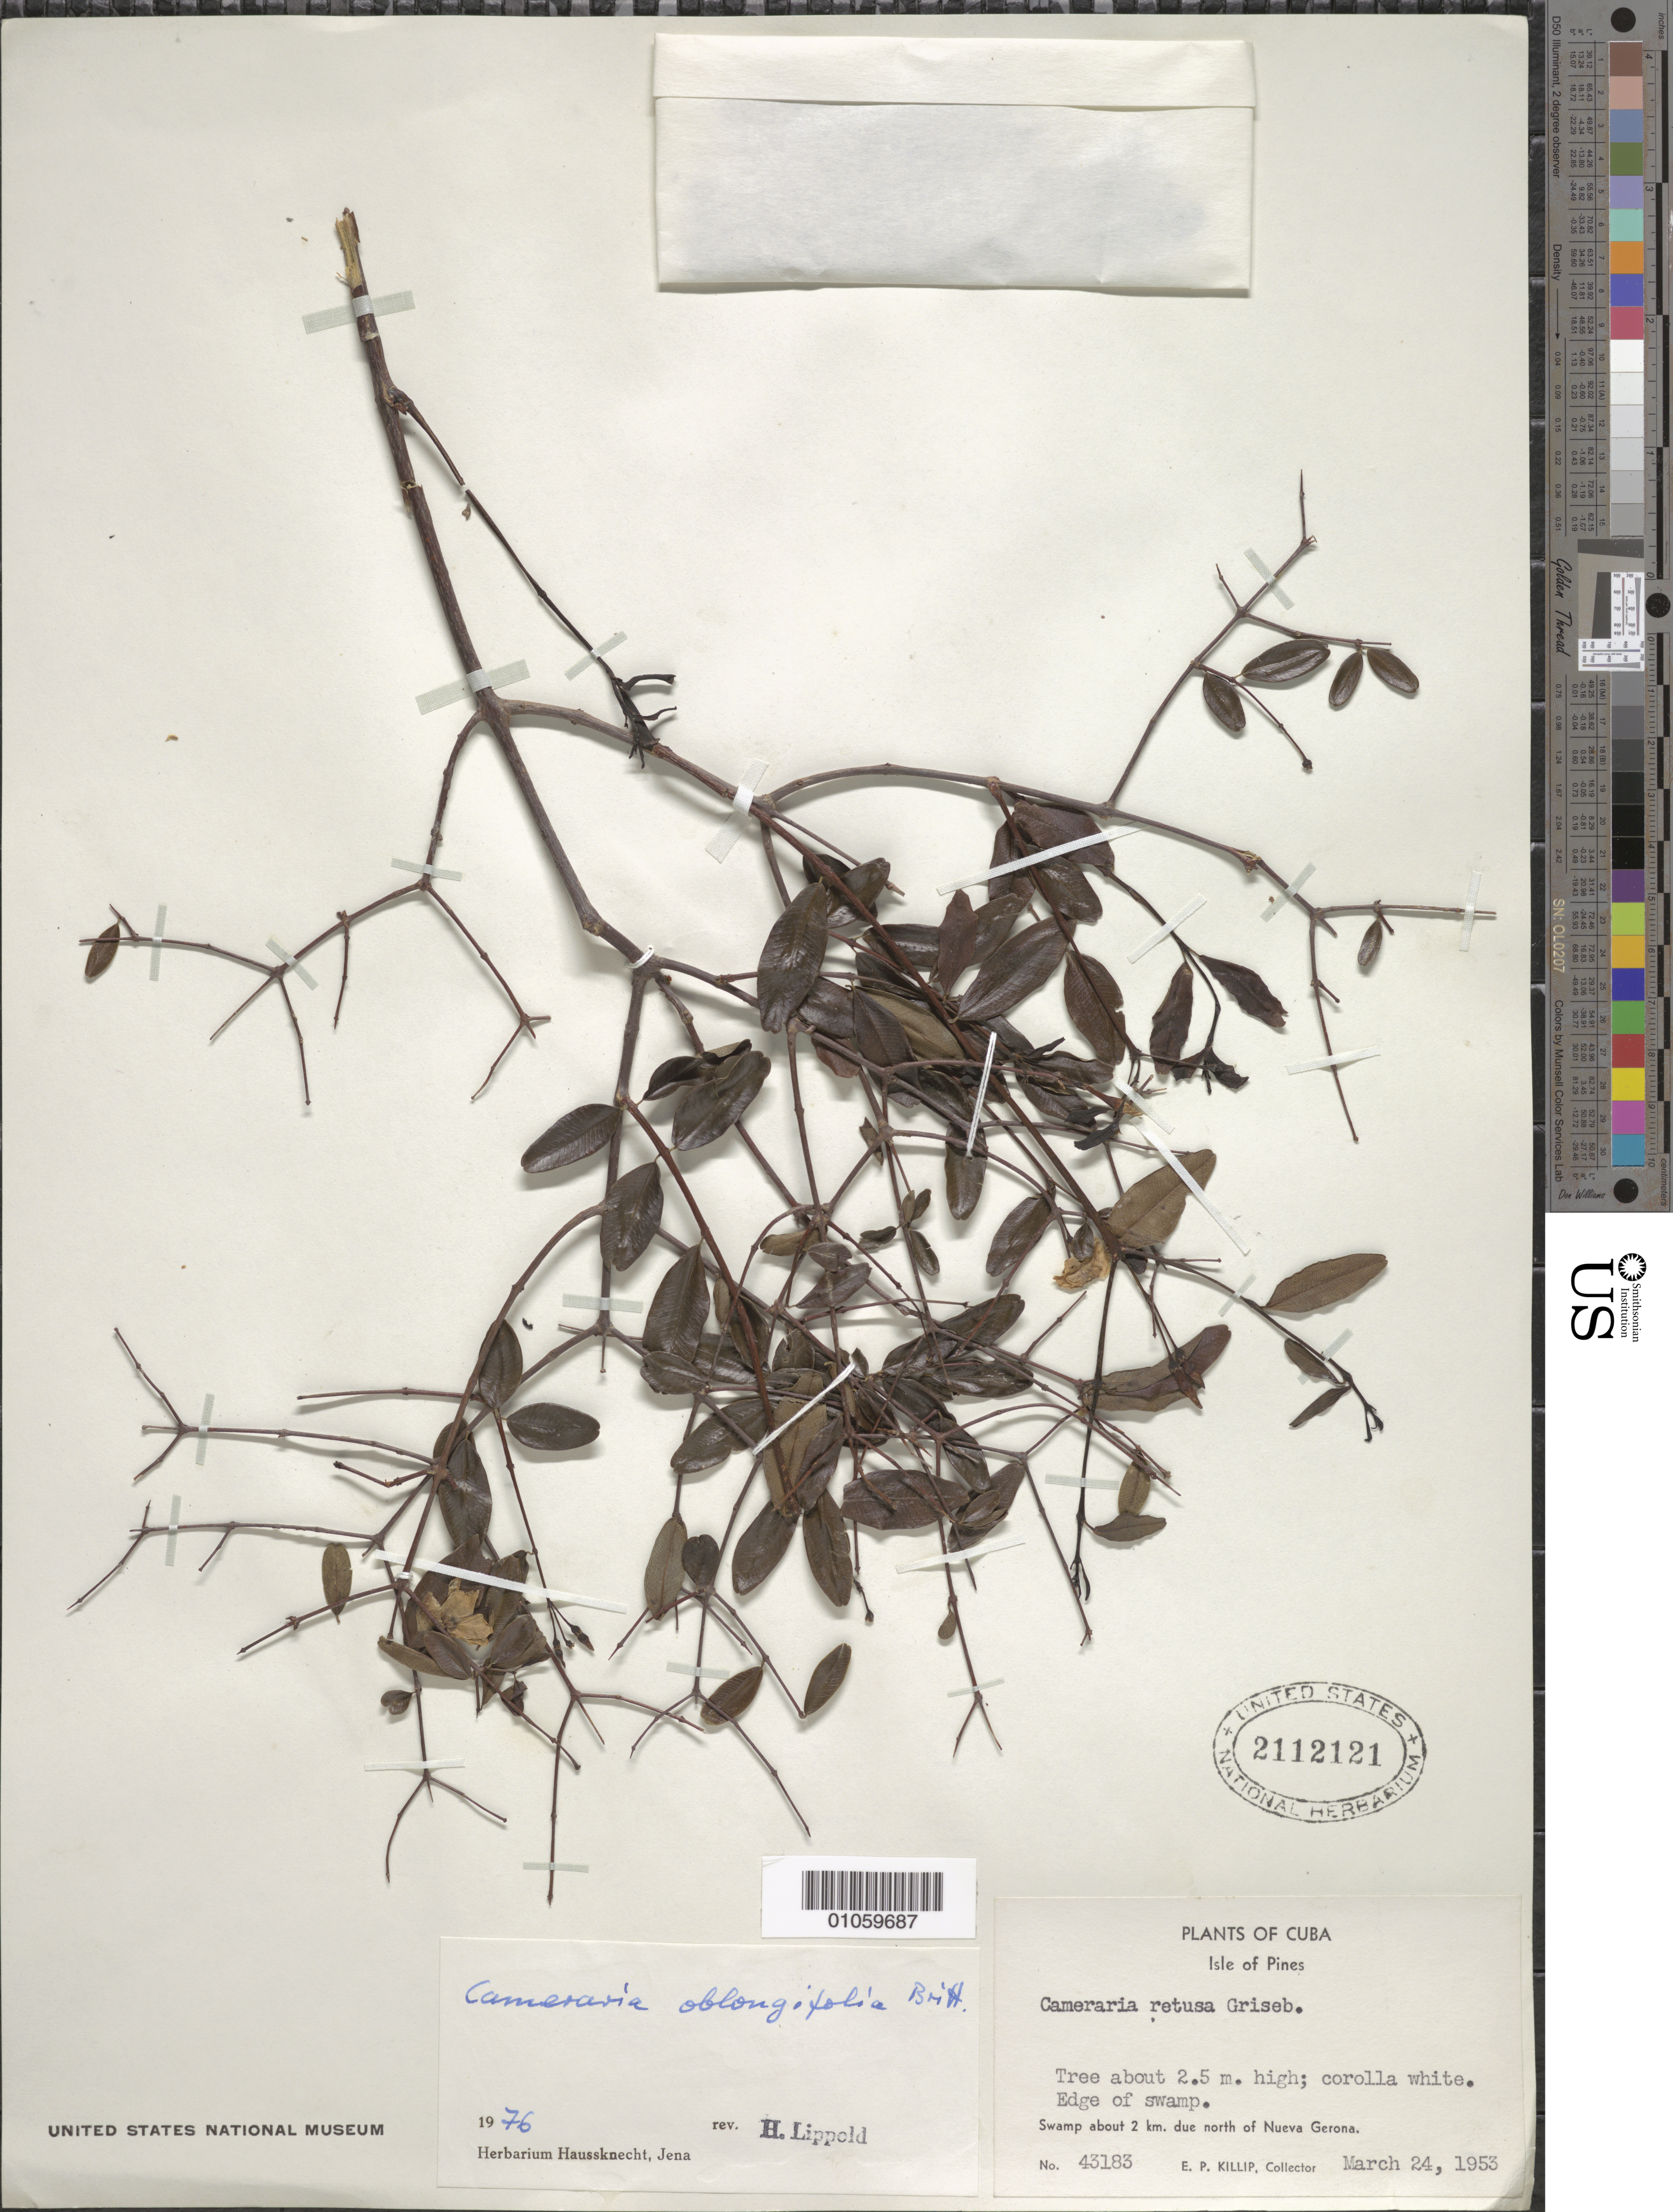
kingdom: Plantae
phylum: Tracheophyta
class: Magnoliopsida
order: Gentianales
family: Apocynaceae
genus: Cameraria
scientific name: Cameraria oblongifolia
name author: Britton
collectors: E. P. Killip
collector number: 43183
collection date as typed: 24 Mar 1953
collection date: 1953-03-24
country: Cuba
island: Isla de la Juventud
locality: Edge of swamp about 2 km due north of Nueva Gerona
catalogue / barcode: US 2112121